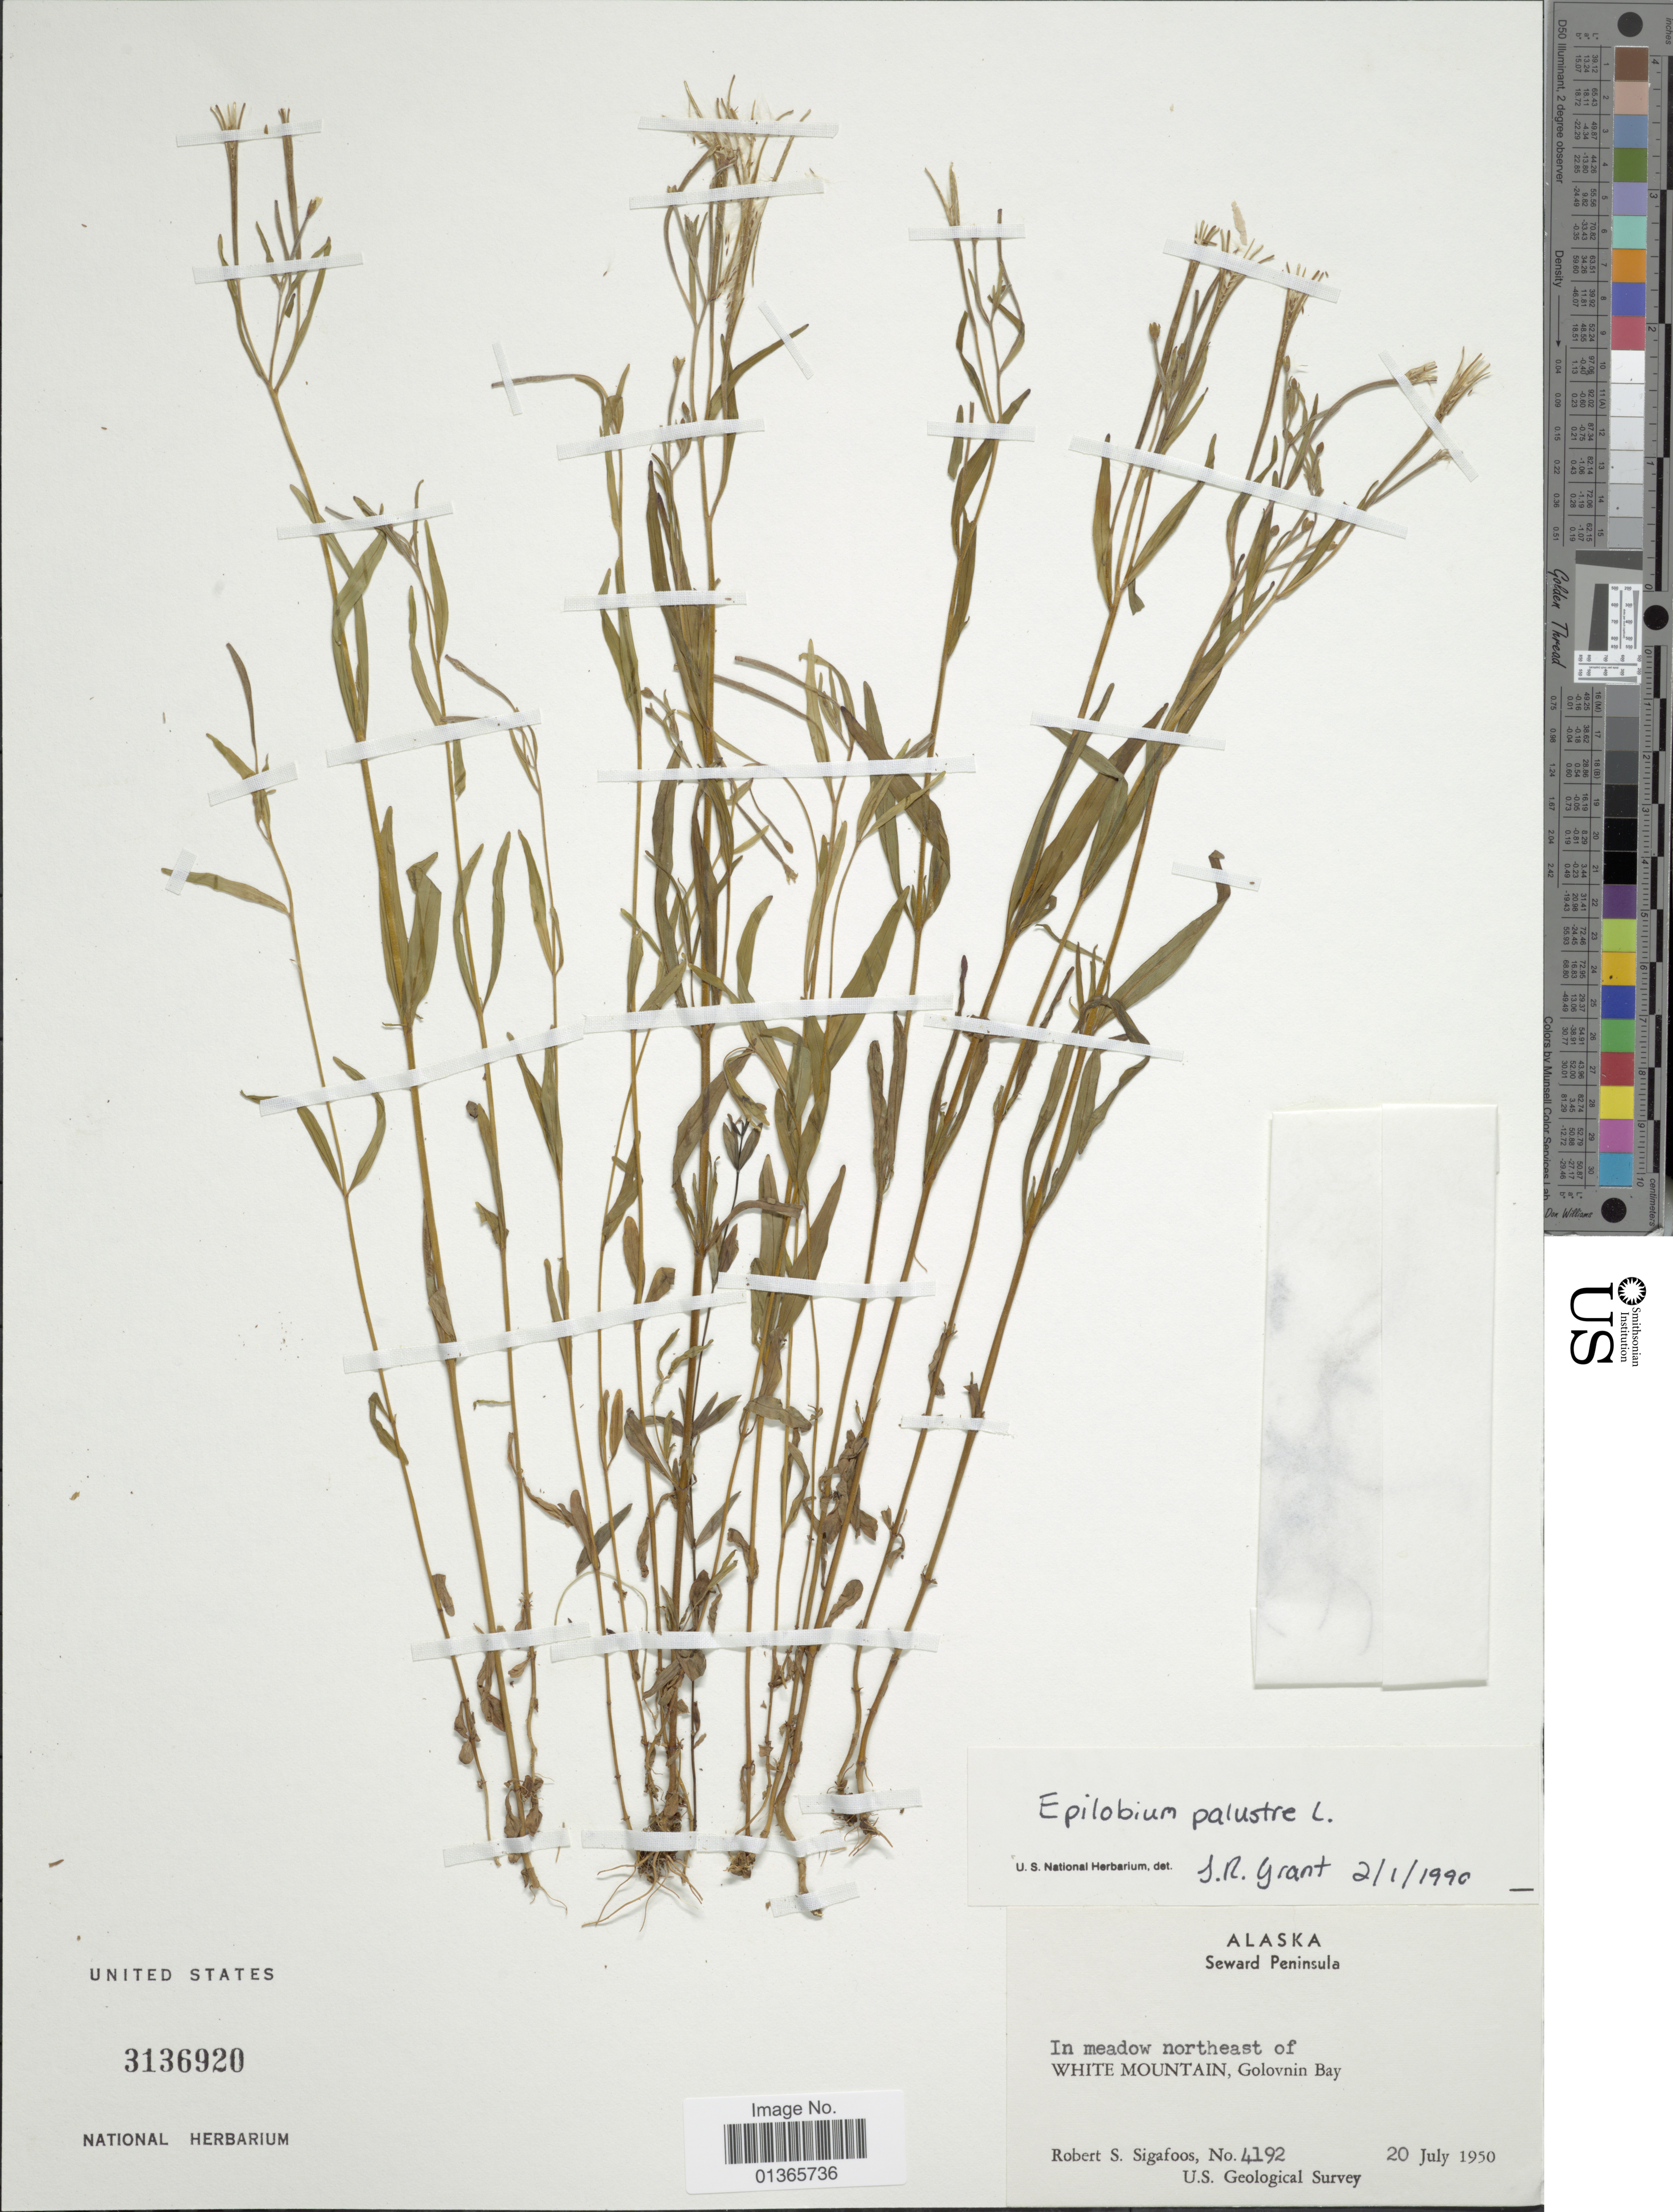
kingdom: Plantae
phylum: Tracheophyta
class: Magnoliopsida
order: Myrtales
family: Onagraceae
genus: Epilobium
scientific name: Epilobium palustre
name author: L.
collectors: R. Sigafoos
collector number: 4192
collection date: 1950-07-20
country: United States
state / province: Alaska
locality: Seward Peninsula. In meadow northeast of White Mountain, Golovnin Bay.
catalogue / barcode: US 3136920